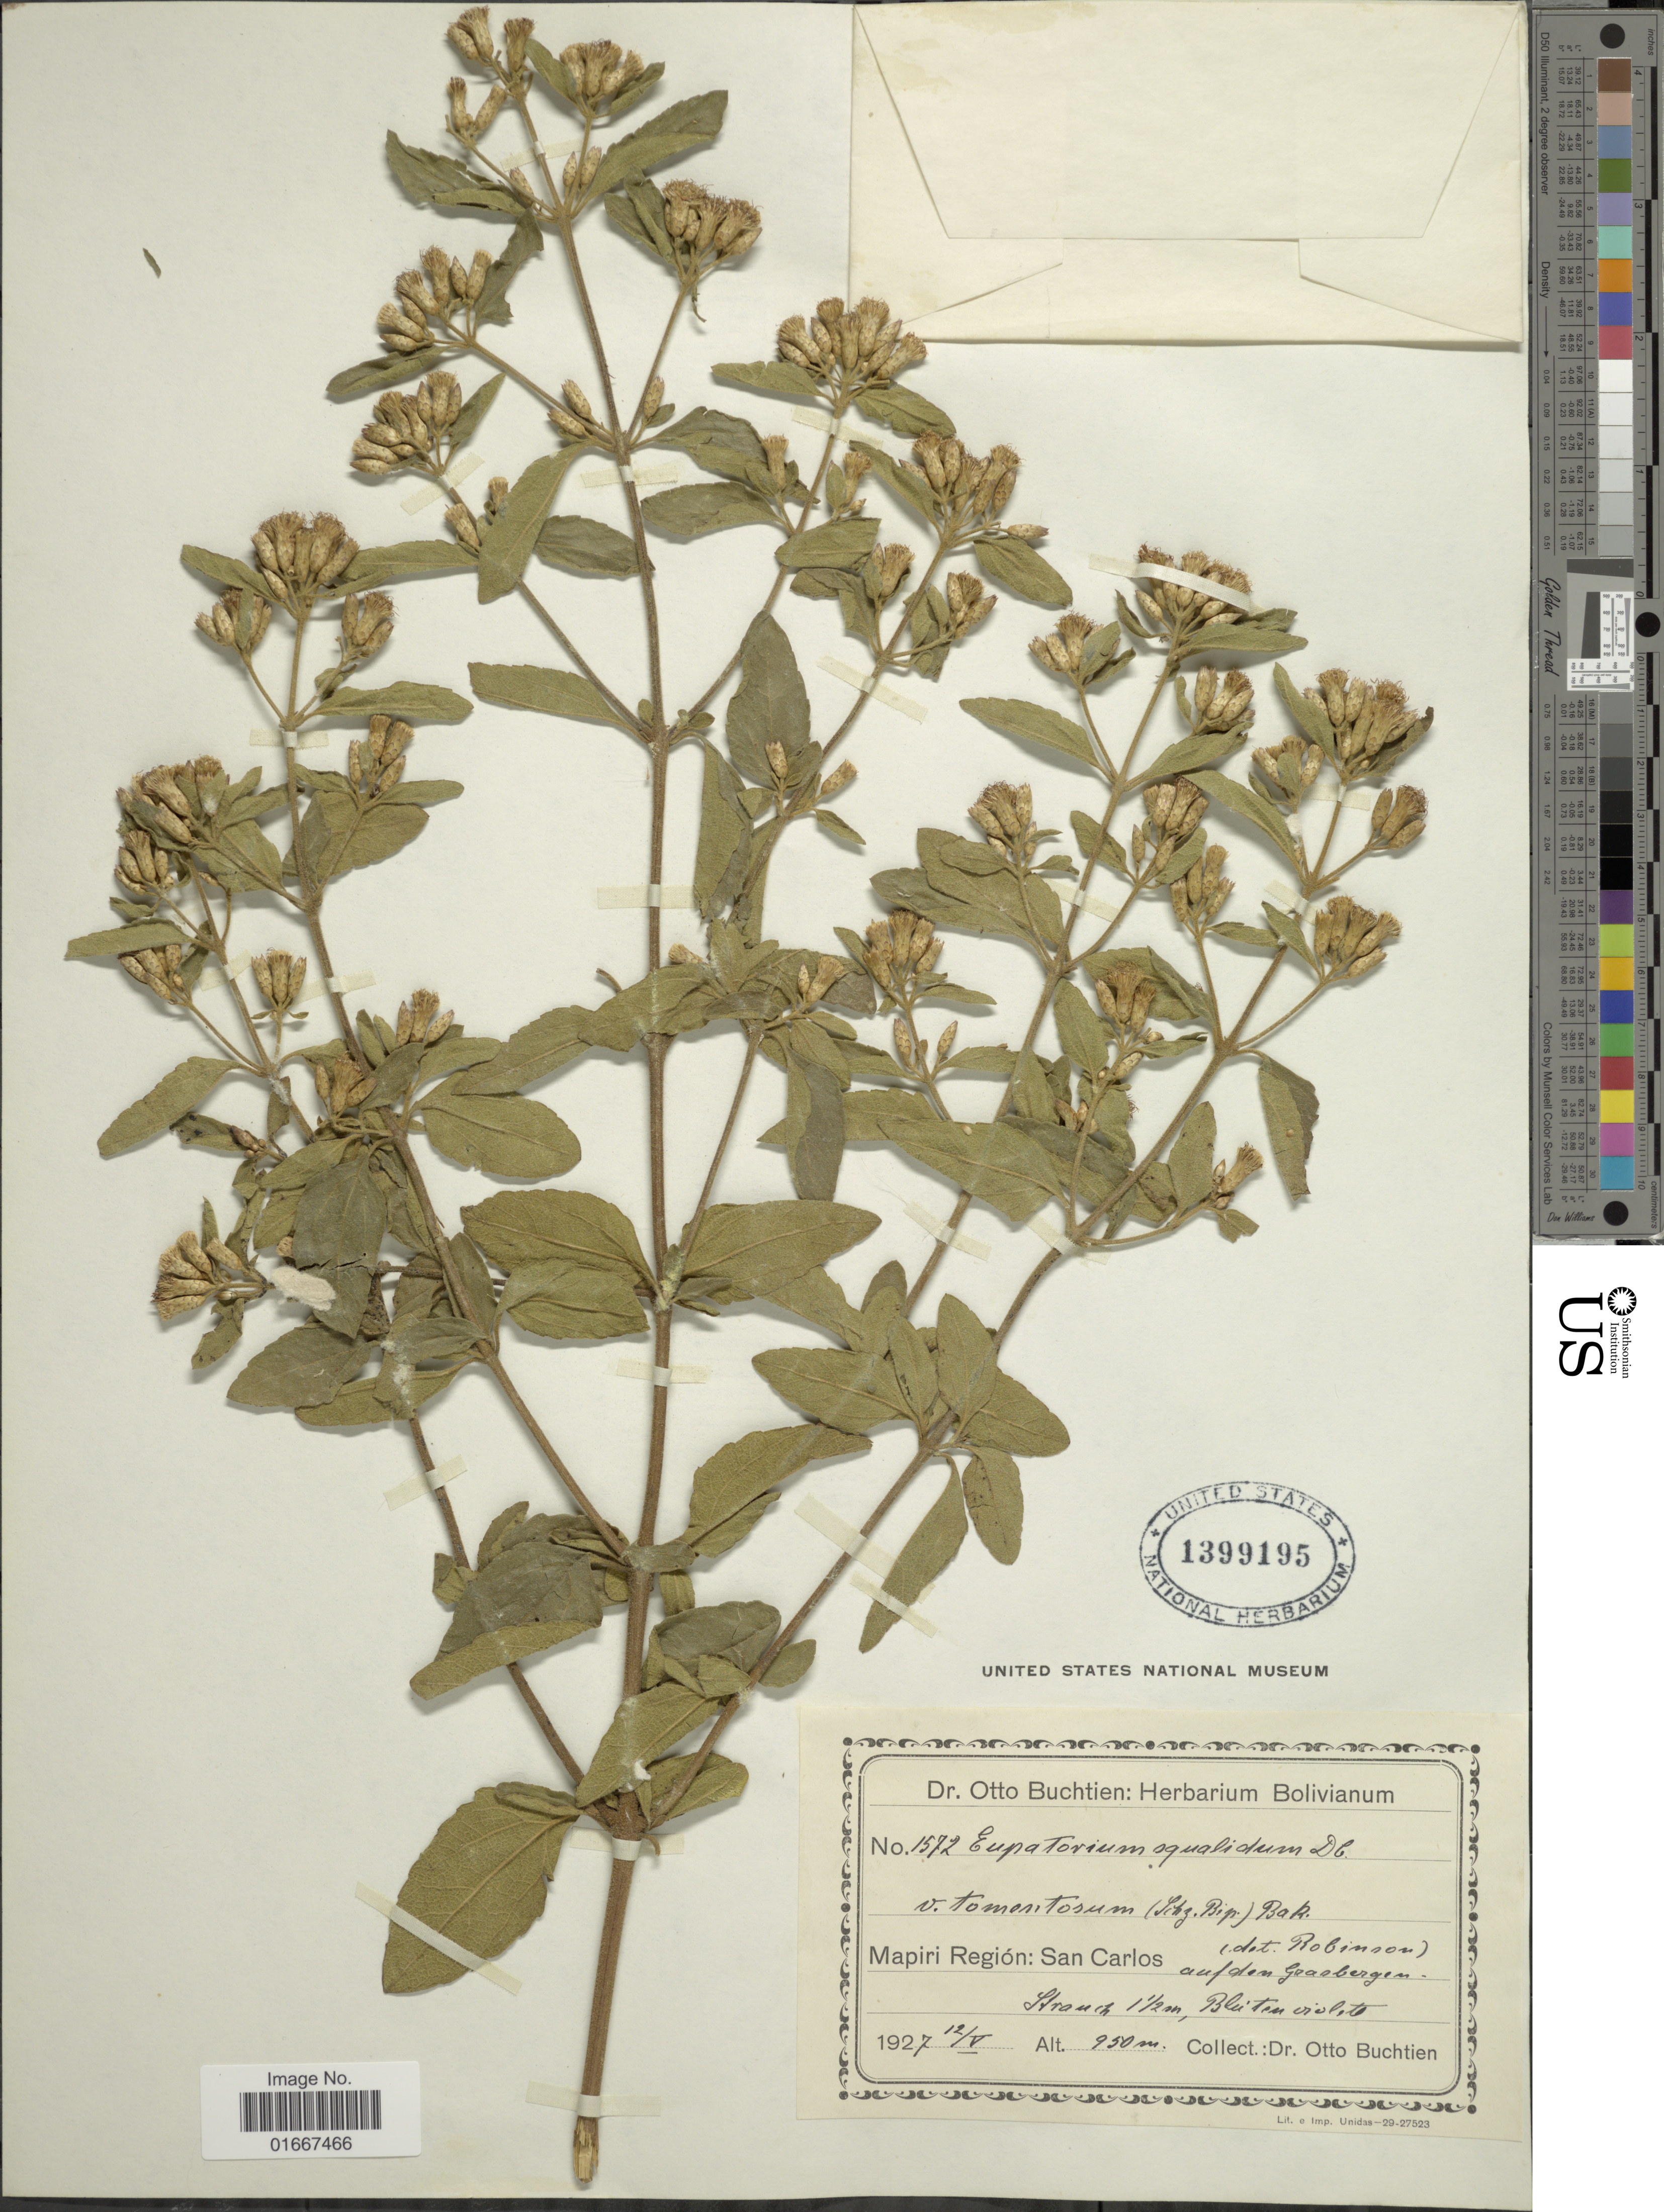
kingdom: Plantae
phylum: Tracheophyta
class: Magnoliopsida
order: Asterales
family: Asteraceae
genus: Chromolaena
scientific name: Chromolaena squalida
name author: (DC.) R.M. King & H. Rob.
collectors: O. Buchtien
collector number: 1572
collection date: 1927-05-12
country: Bolivia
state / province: La Páz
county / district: Larecaja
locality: Mapiri Region: San Carlos, auf den Grasbergen, Strauch 1 1/2 m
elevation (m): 950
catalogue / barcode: US 1399195